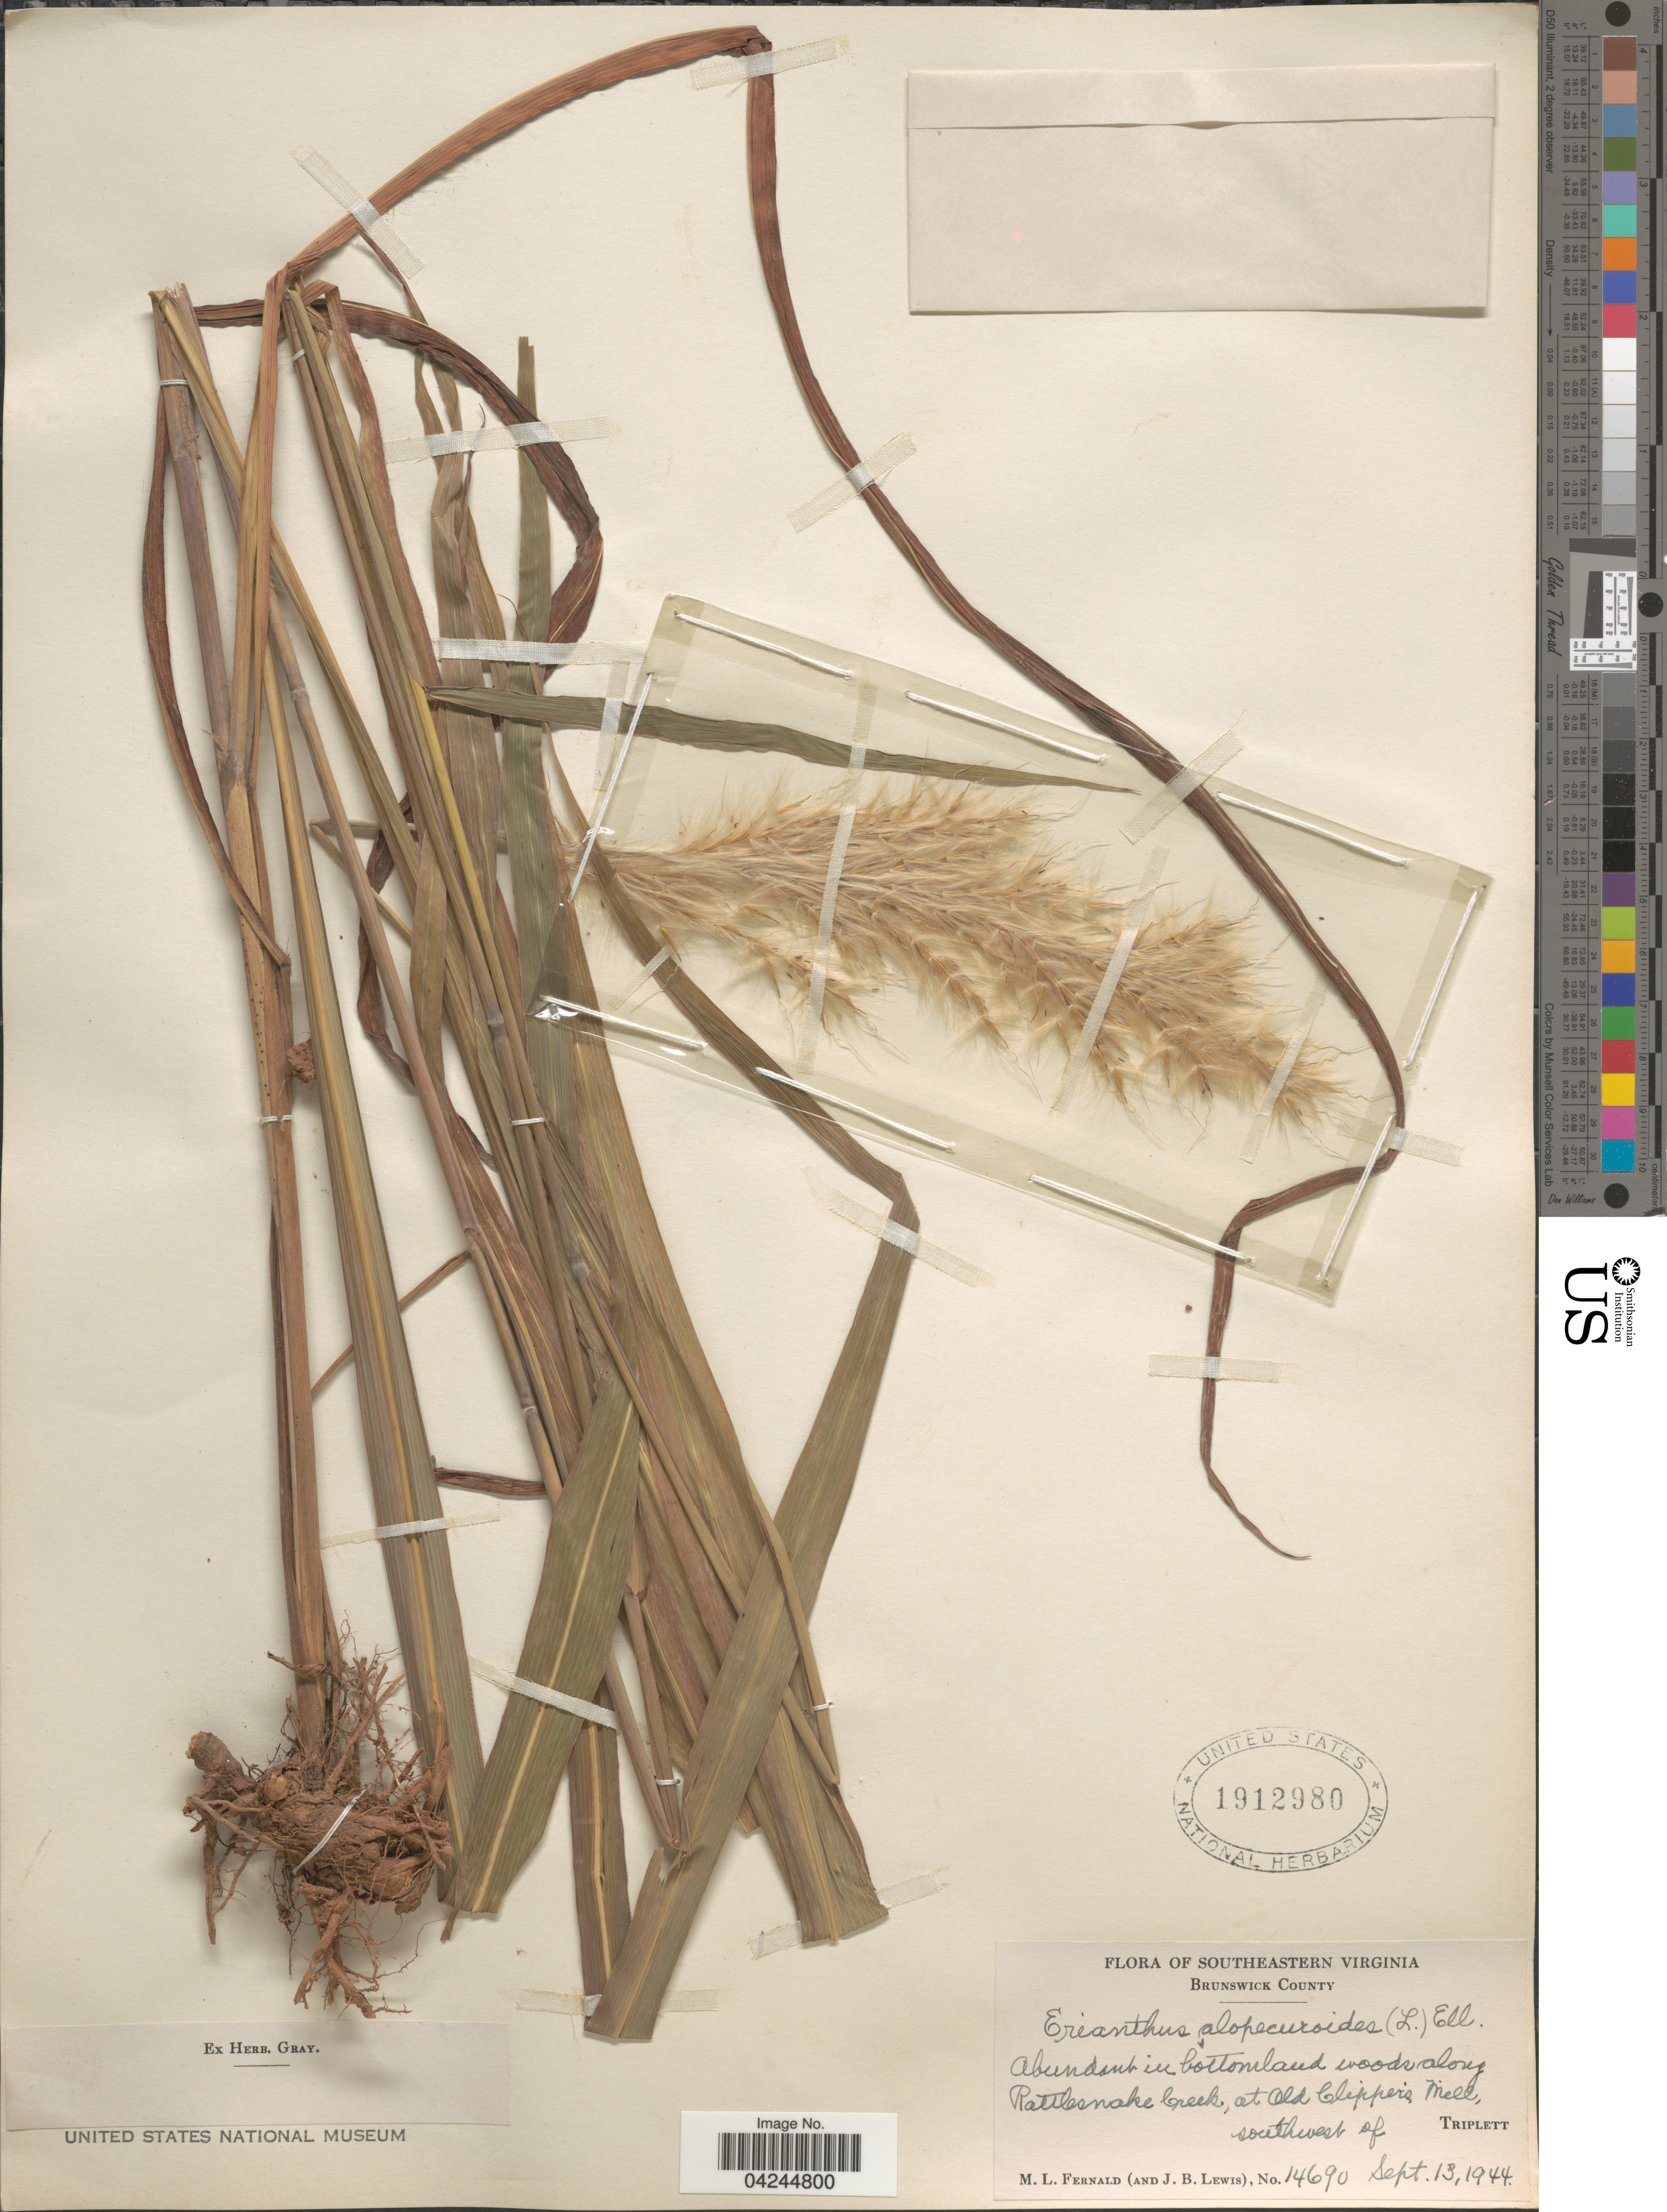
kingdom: Plantae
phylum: Tracheophyta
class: Liliopsida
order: Poales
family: Poaceae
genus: Erianthus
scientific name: Erianthus alopecuroides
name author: Elliott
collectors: M. L. Fernald & J. B. Lewis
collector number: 14690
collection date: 1944-09-13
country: United States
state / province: Virginia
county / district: Brunswick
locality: Southeastern Virginia. Brunswick County. Abundant in bottomland woods along Rattlesnake Creek, at Old Clipper's Mill, southwest of Triplett.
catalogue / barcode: US 1912980